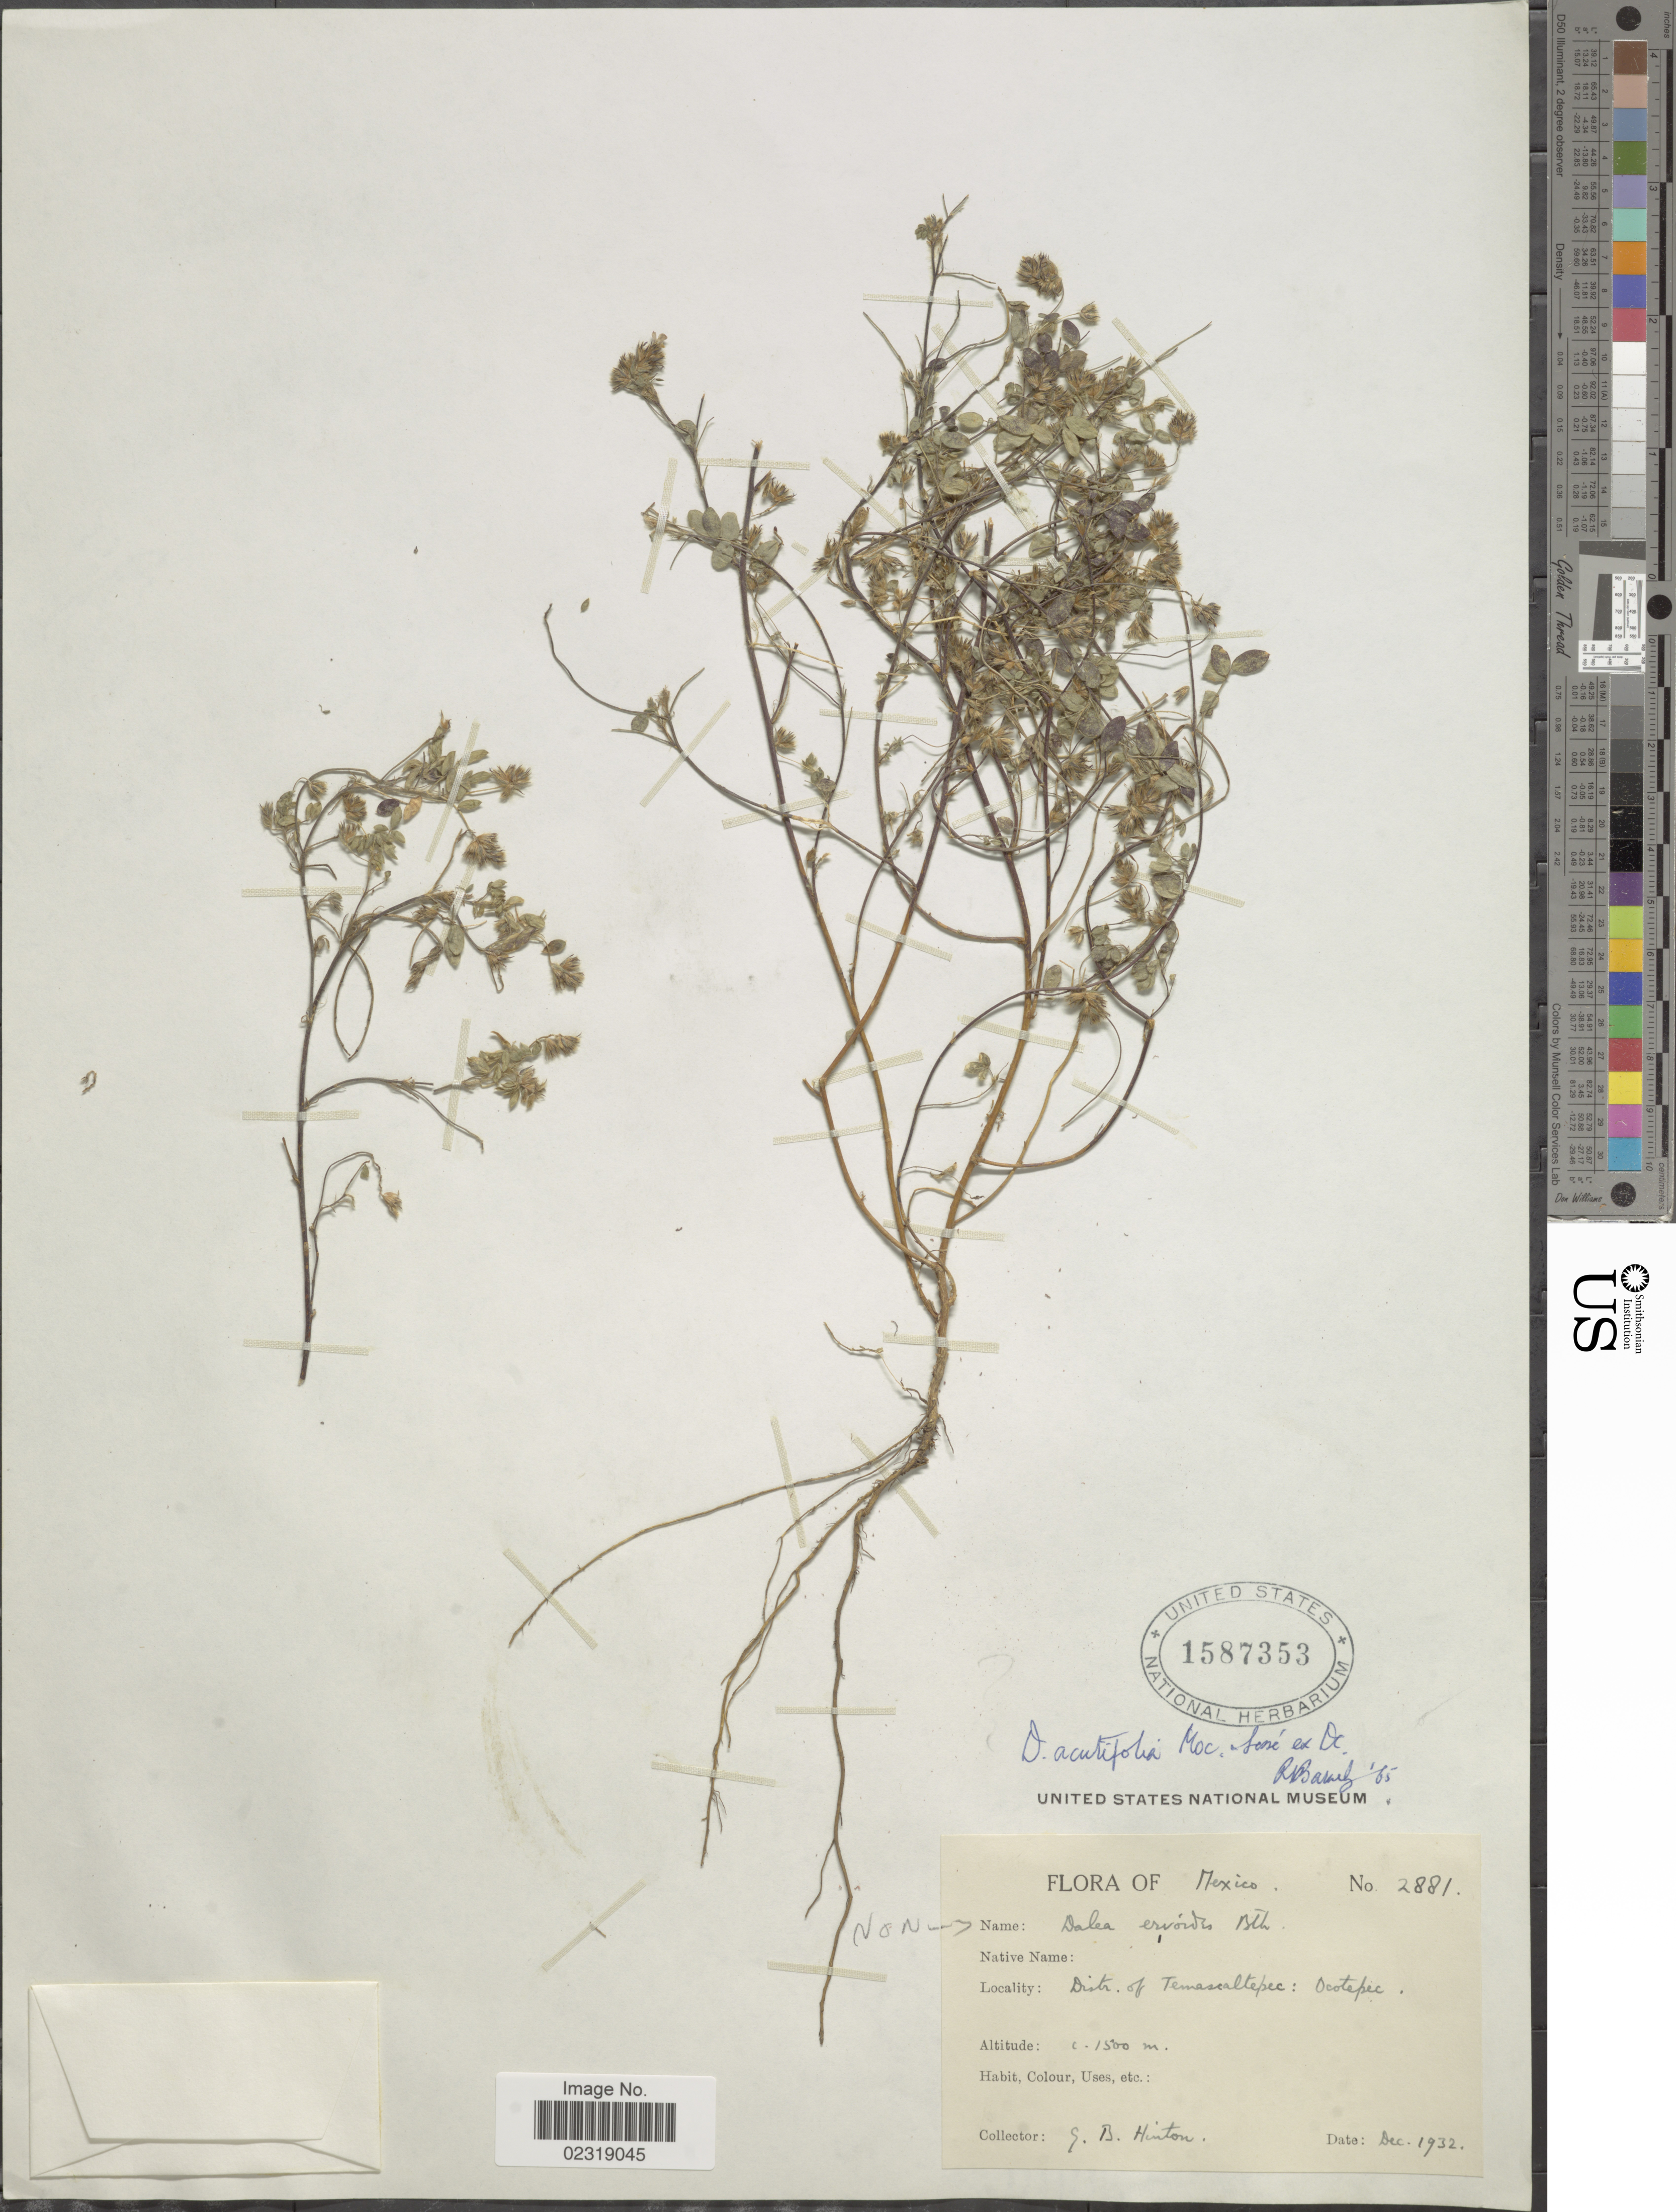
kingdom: Plantae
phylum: Tracheophyta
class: Magnoliopsida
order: Fabales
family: Fabaceae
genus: Dalea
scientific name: Dalea cliffortiana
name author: Willd.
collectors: G. B. Hinton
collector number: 2881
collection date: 1932-12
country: Mexico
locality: Mexico, Distr. of Temascaltepec: Ocotepec.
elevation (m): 1500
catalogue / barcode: US 1587353